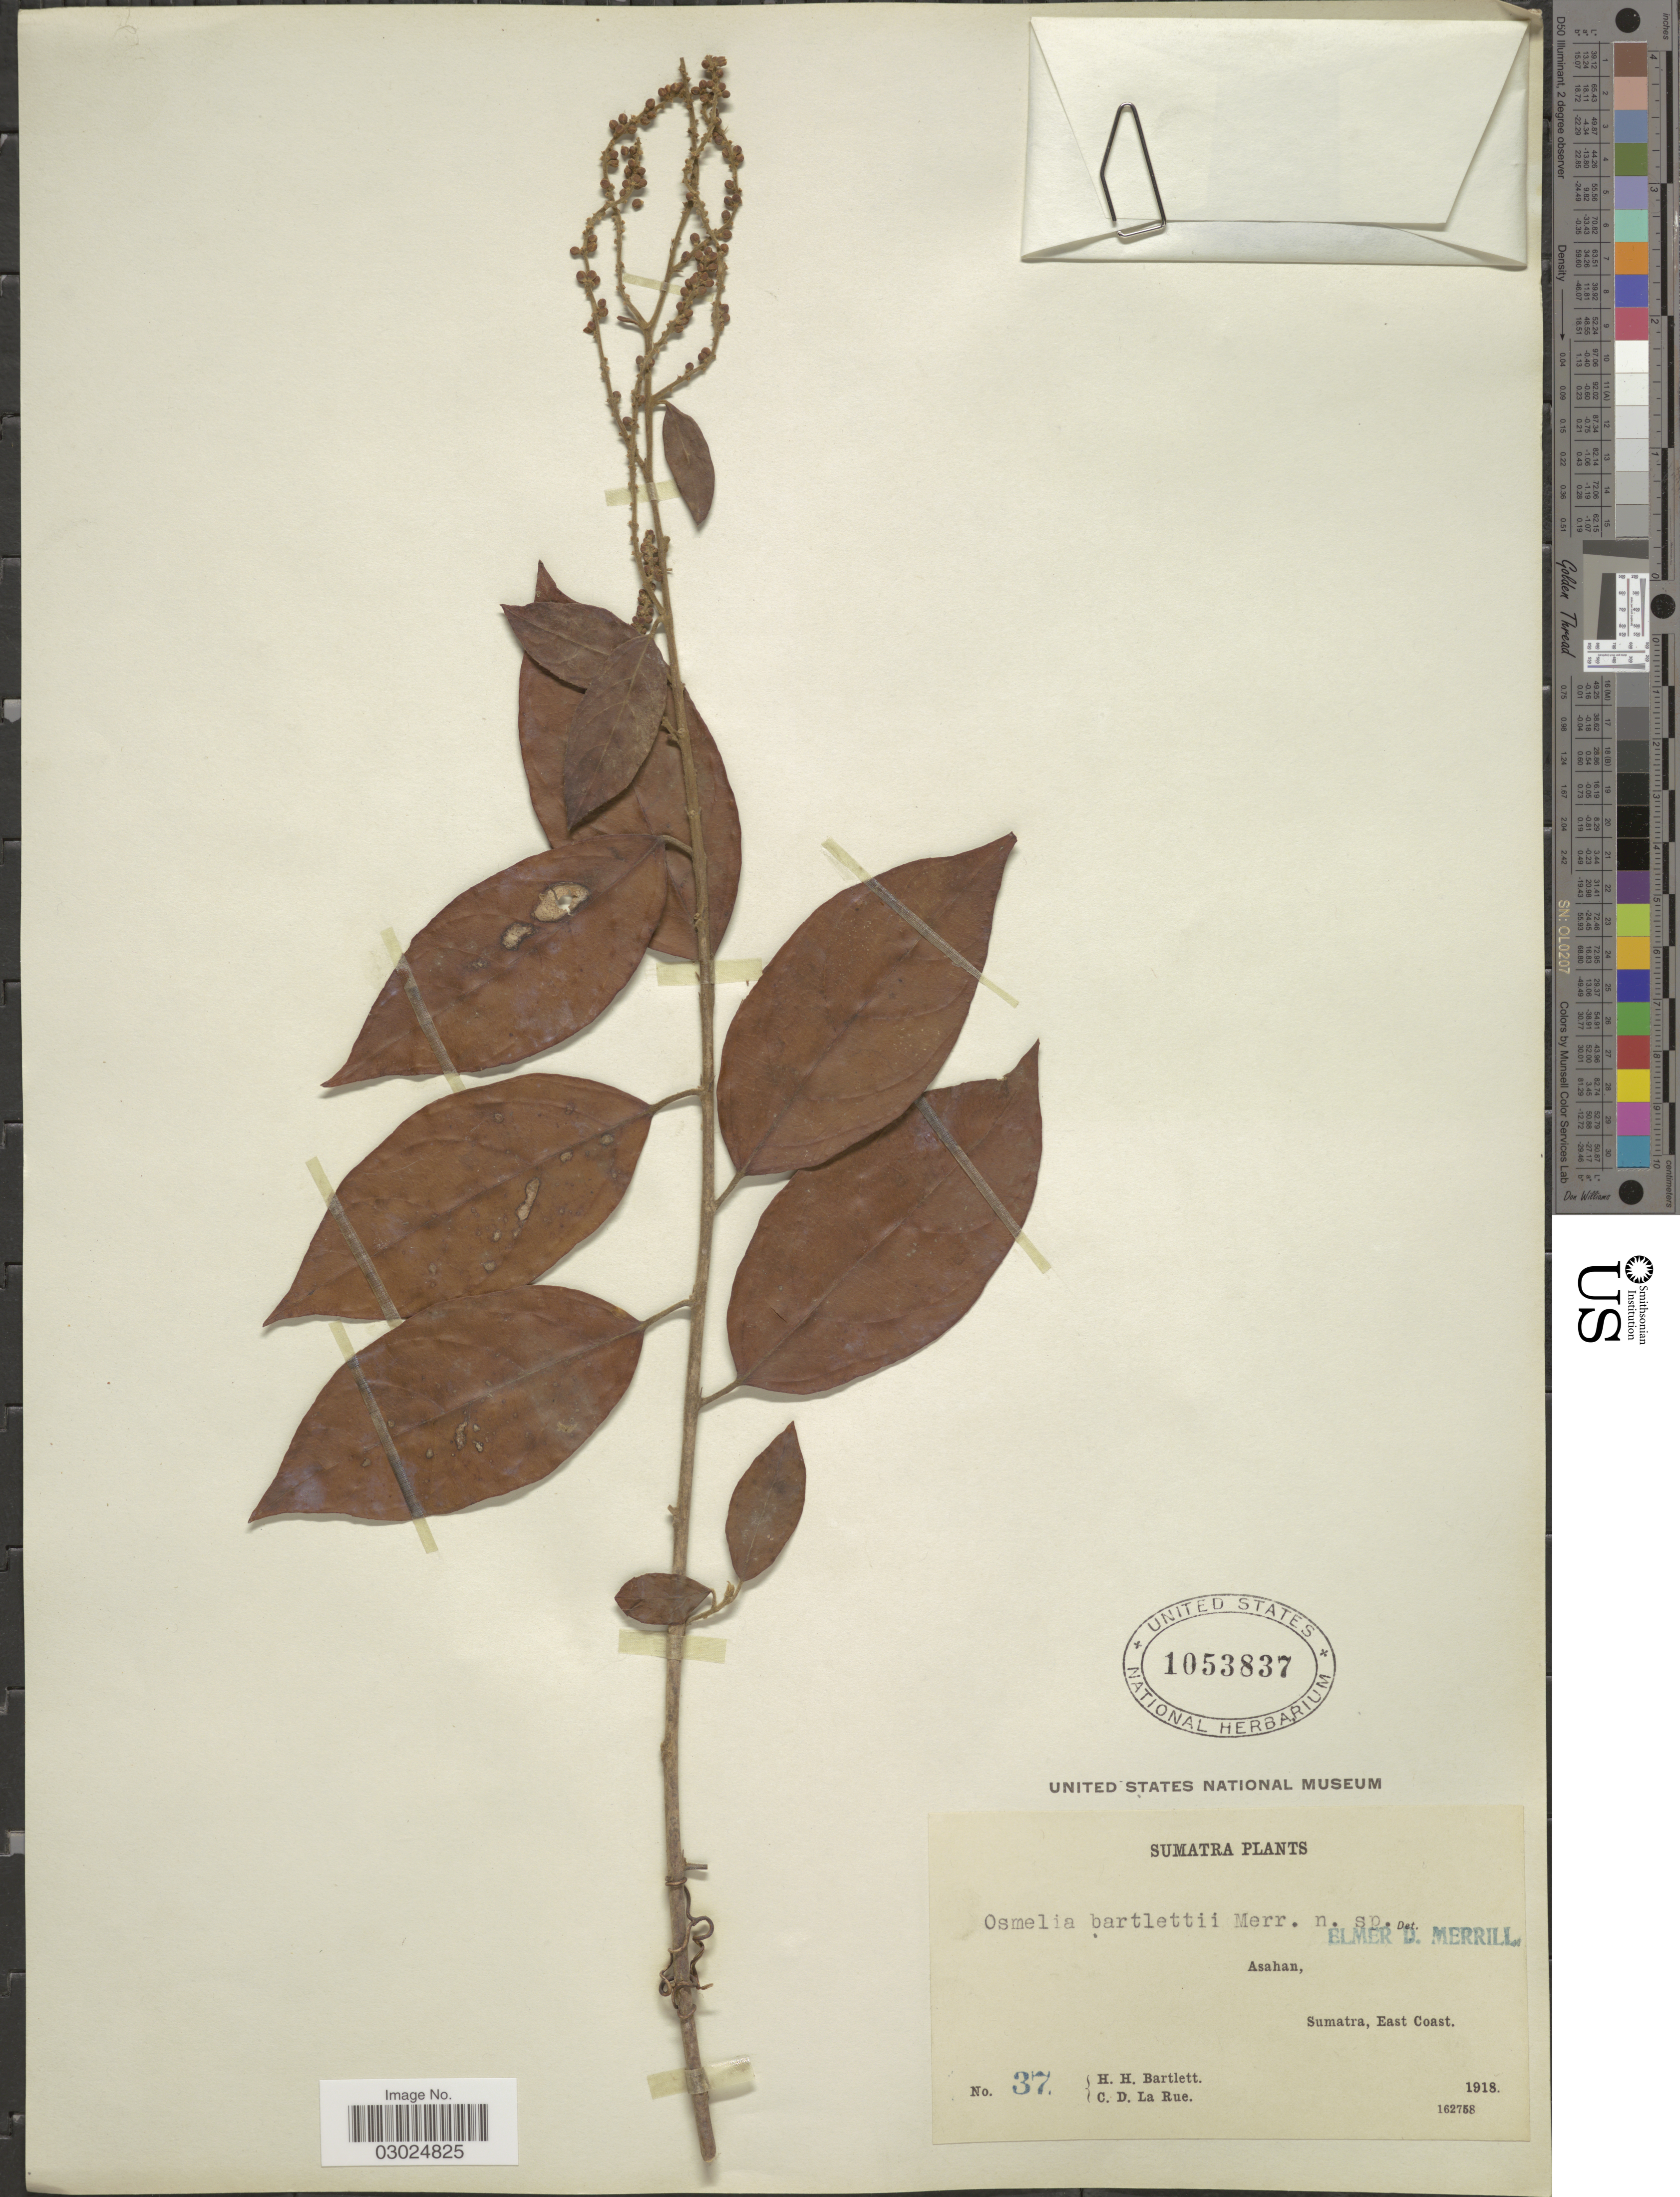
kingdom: Plantae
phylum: Tracheophyta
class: Magnoliopsida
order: Malpighiales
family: Salicaceae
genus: Osmelia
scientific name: Osmelia bartlettii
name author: Merr.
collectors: H. H. Bartlett & C. La Rue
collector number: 37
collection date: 1918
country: Indonesia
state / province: Sumatra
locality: Asahan, Sumatra, East Coast.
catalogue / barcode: US 1053837